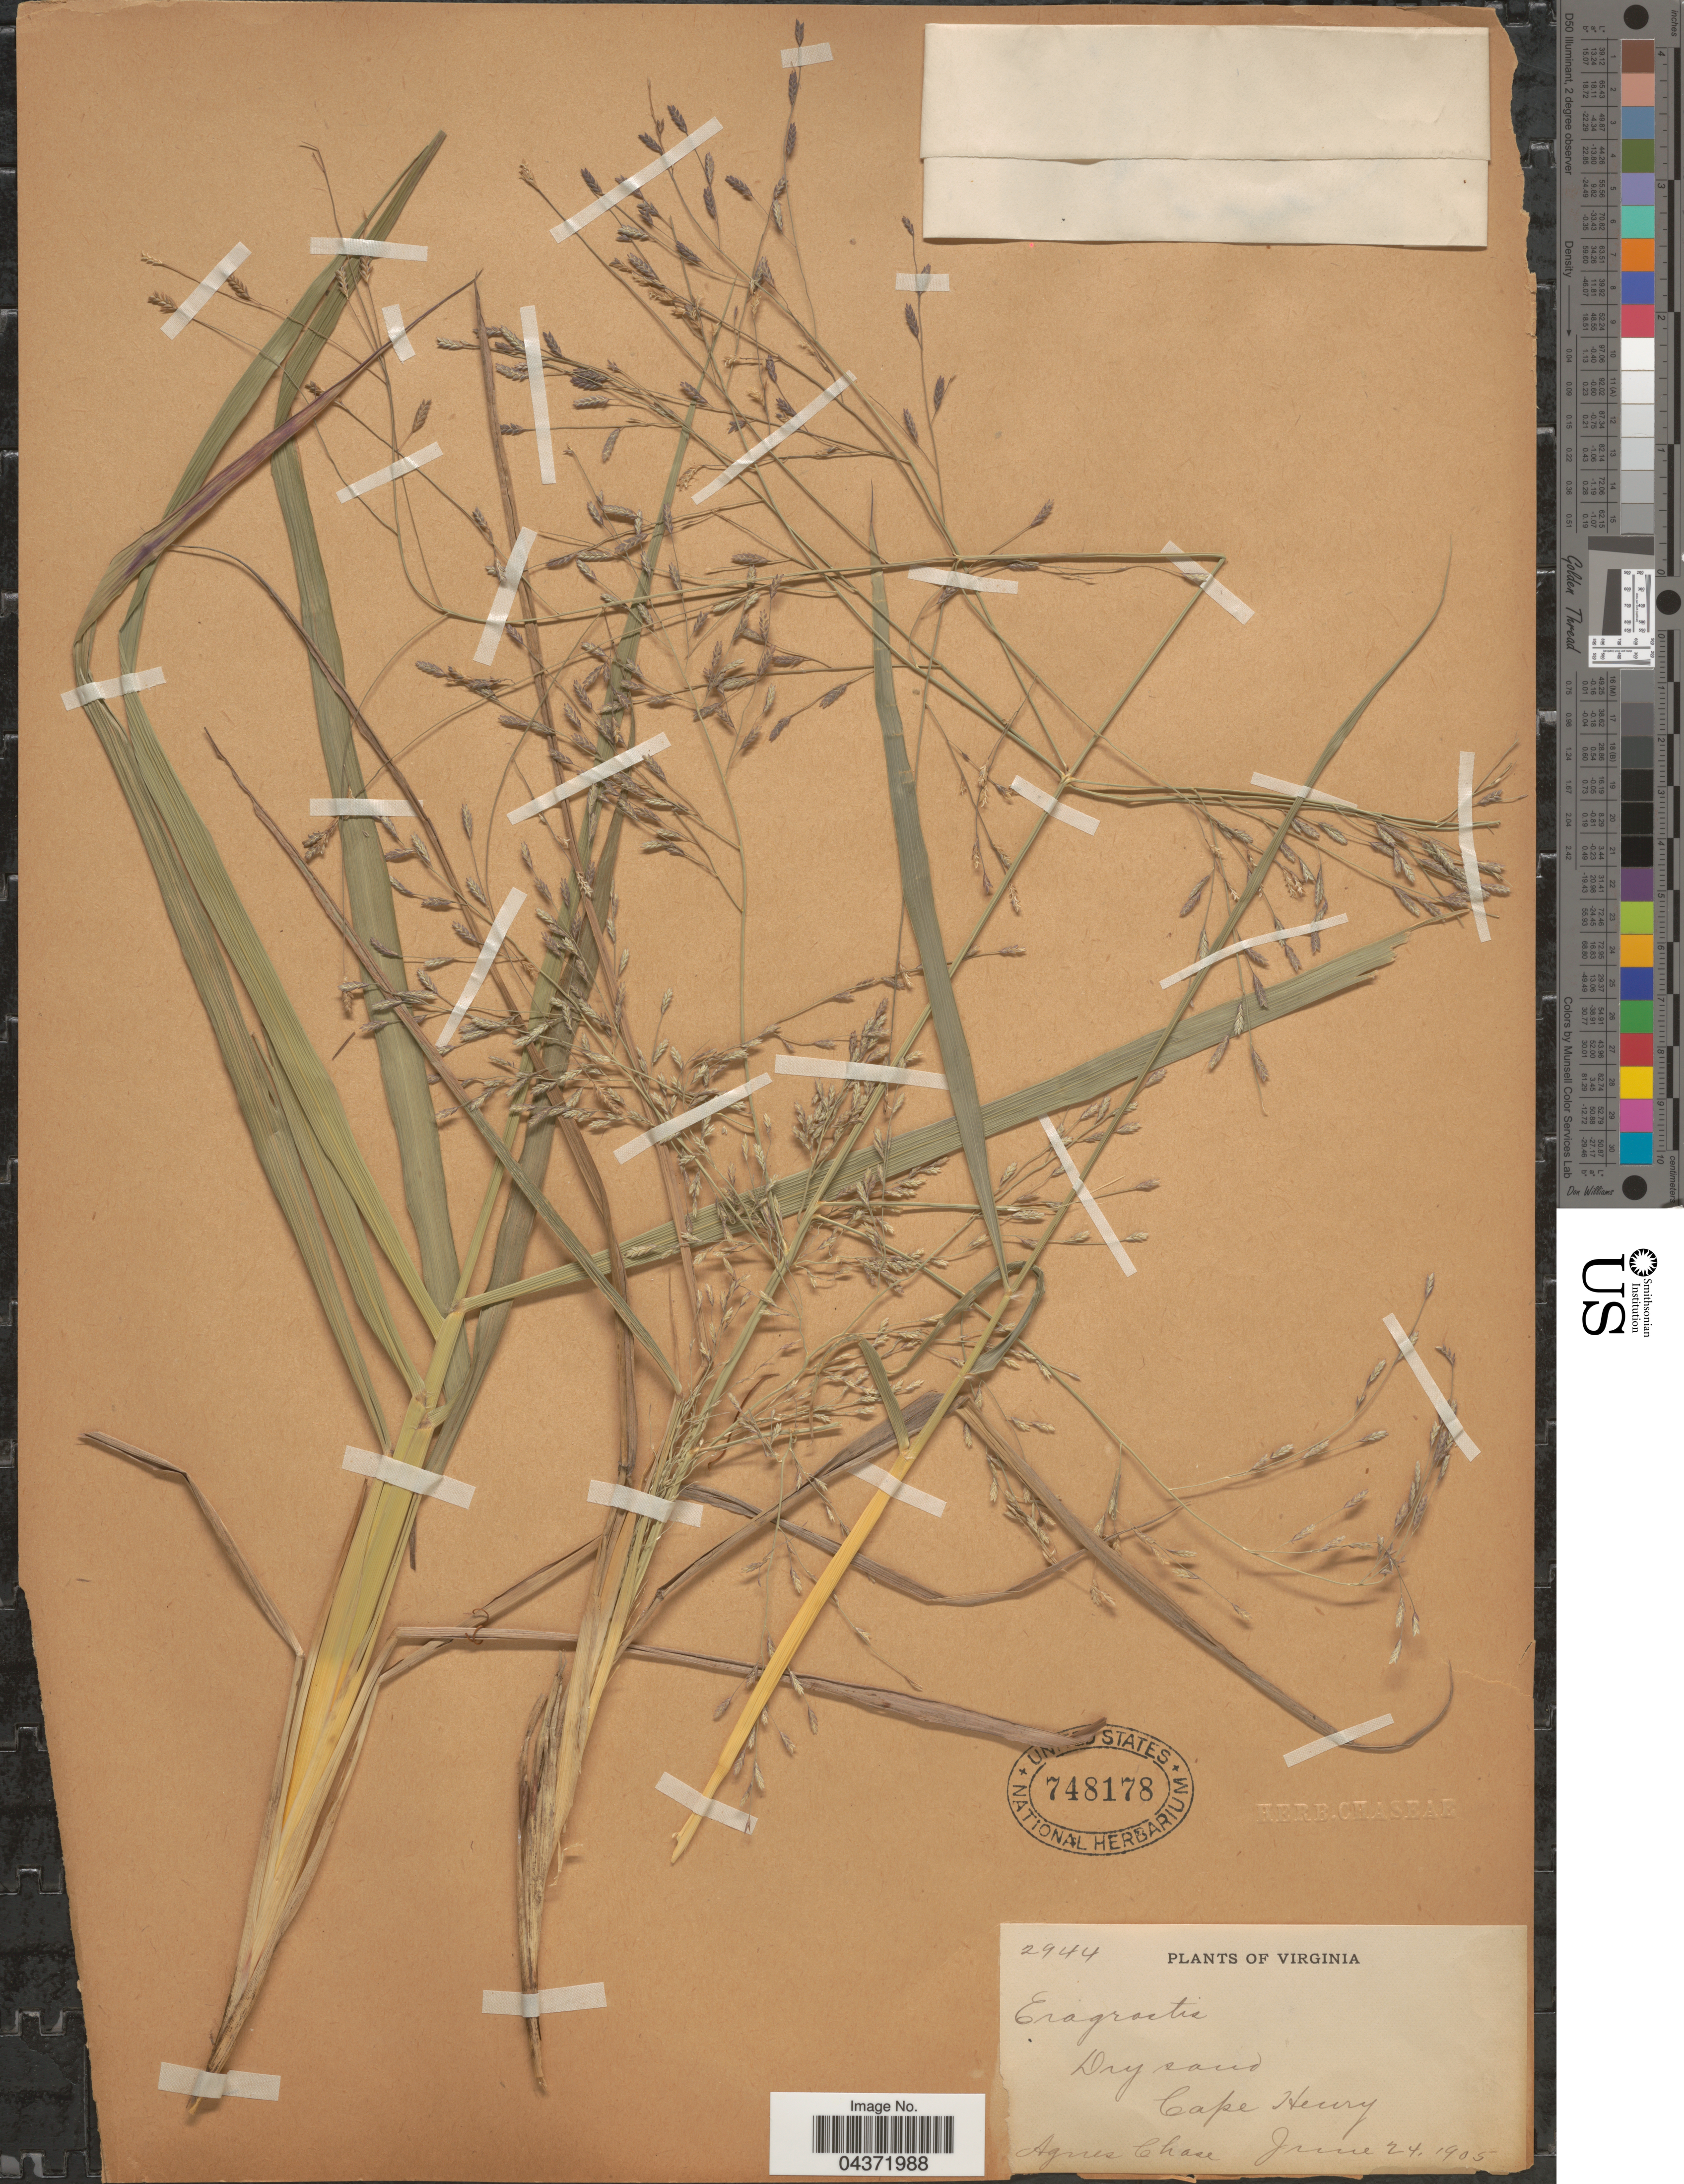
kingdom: Plantae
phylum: Tracheophyta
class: Liliopsida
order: Poales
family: Poaceae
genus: Eragrostis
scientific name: Eragrostis spectabilis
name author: (Pursh) Steud.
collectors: A. Chase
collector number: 2944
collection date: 1905-06-24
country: United States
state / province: Virginia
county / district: City of Virginia Beach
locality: Cape Henry.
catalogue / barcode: US 748178